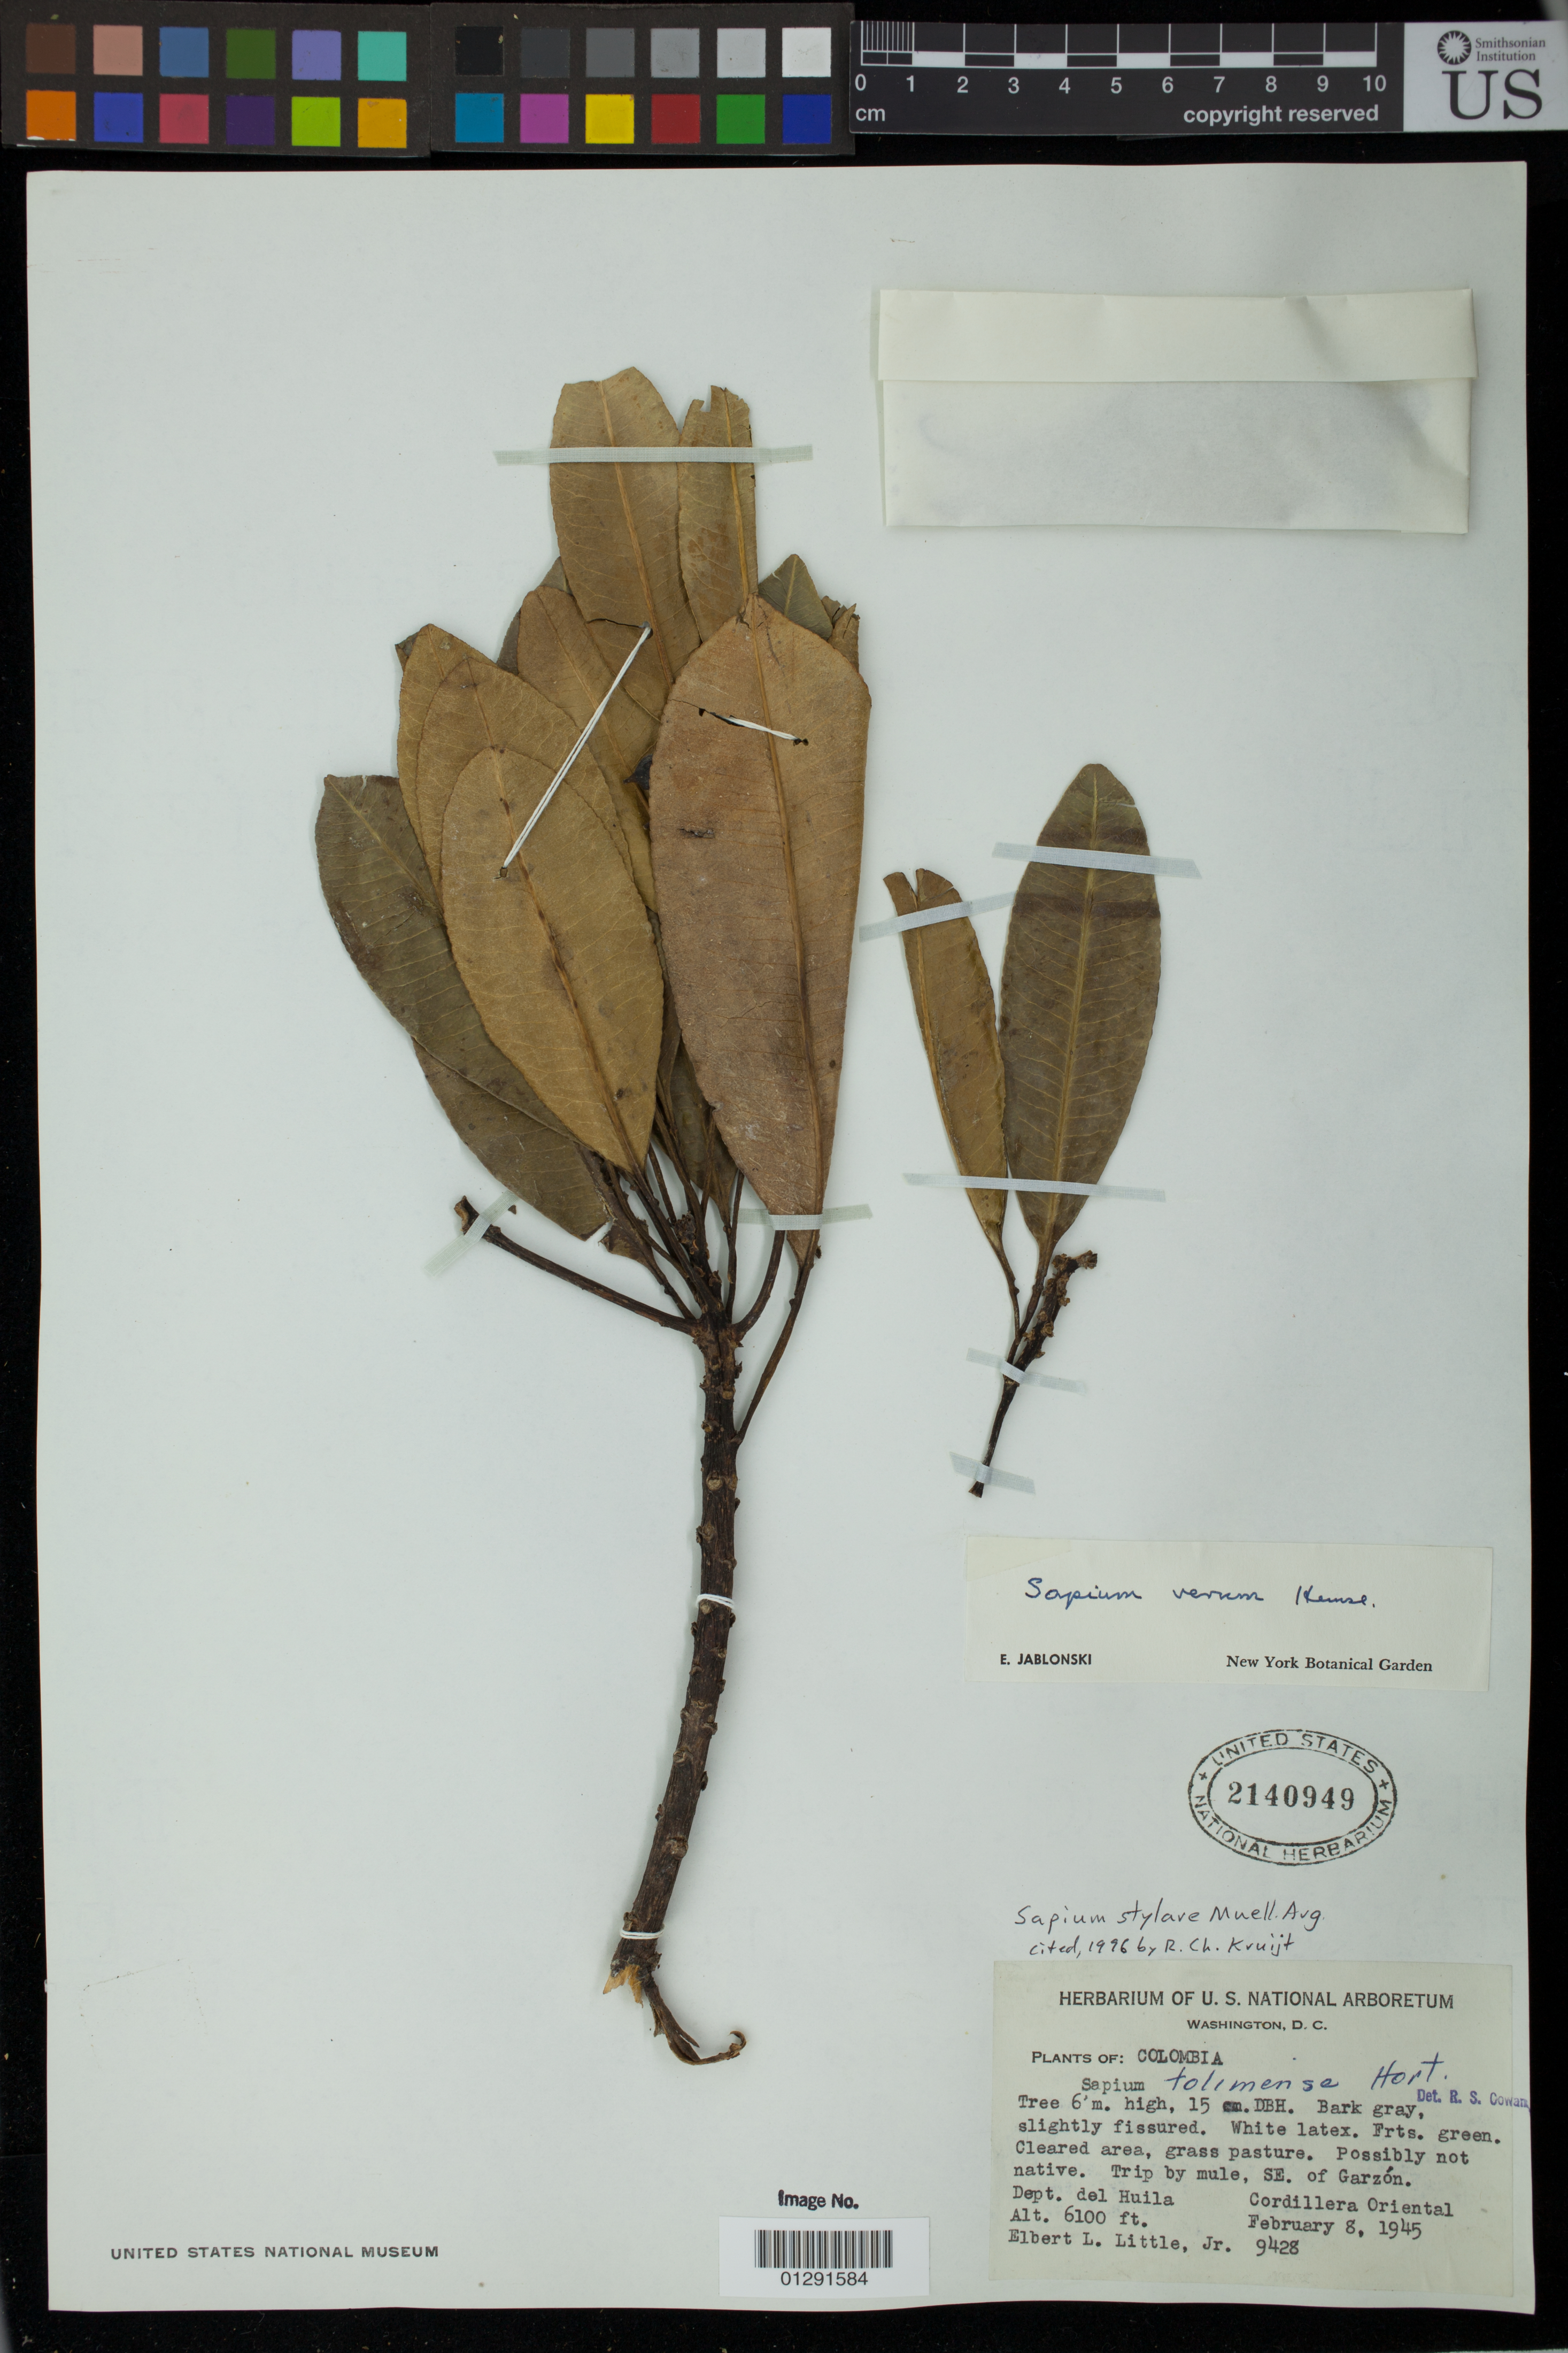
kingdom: Plantae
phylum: Tracheophyta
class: Magnoliopsida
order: Malpighiales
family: Euphorbiaceae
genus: Sapium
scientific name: Sapium stylare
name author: Müll. Arg.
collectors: E. L. Little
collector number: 9428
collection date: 1945-02-08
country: Colombia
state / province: Huila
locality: Cordillera Oriental: SE of Garzon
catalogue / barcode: US 2140949